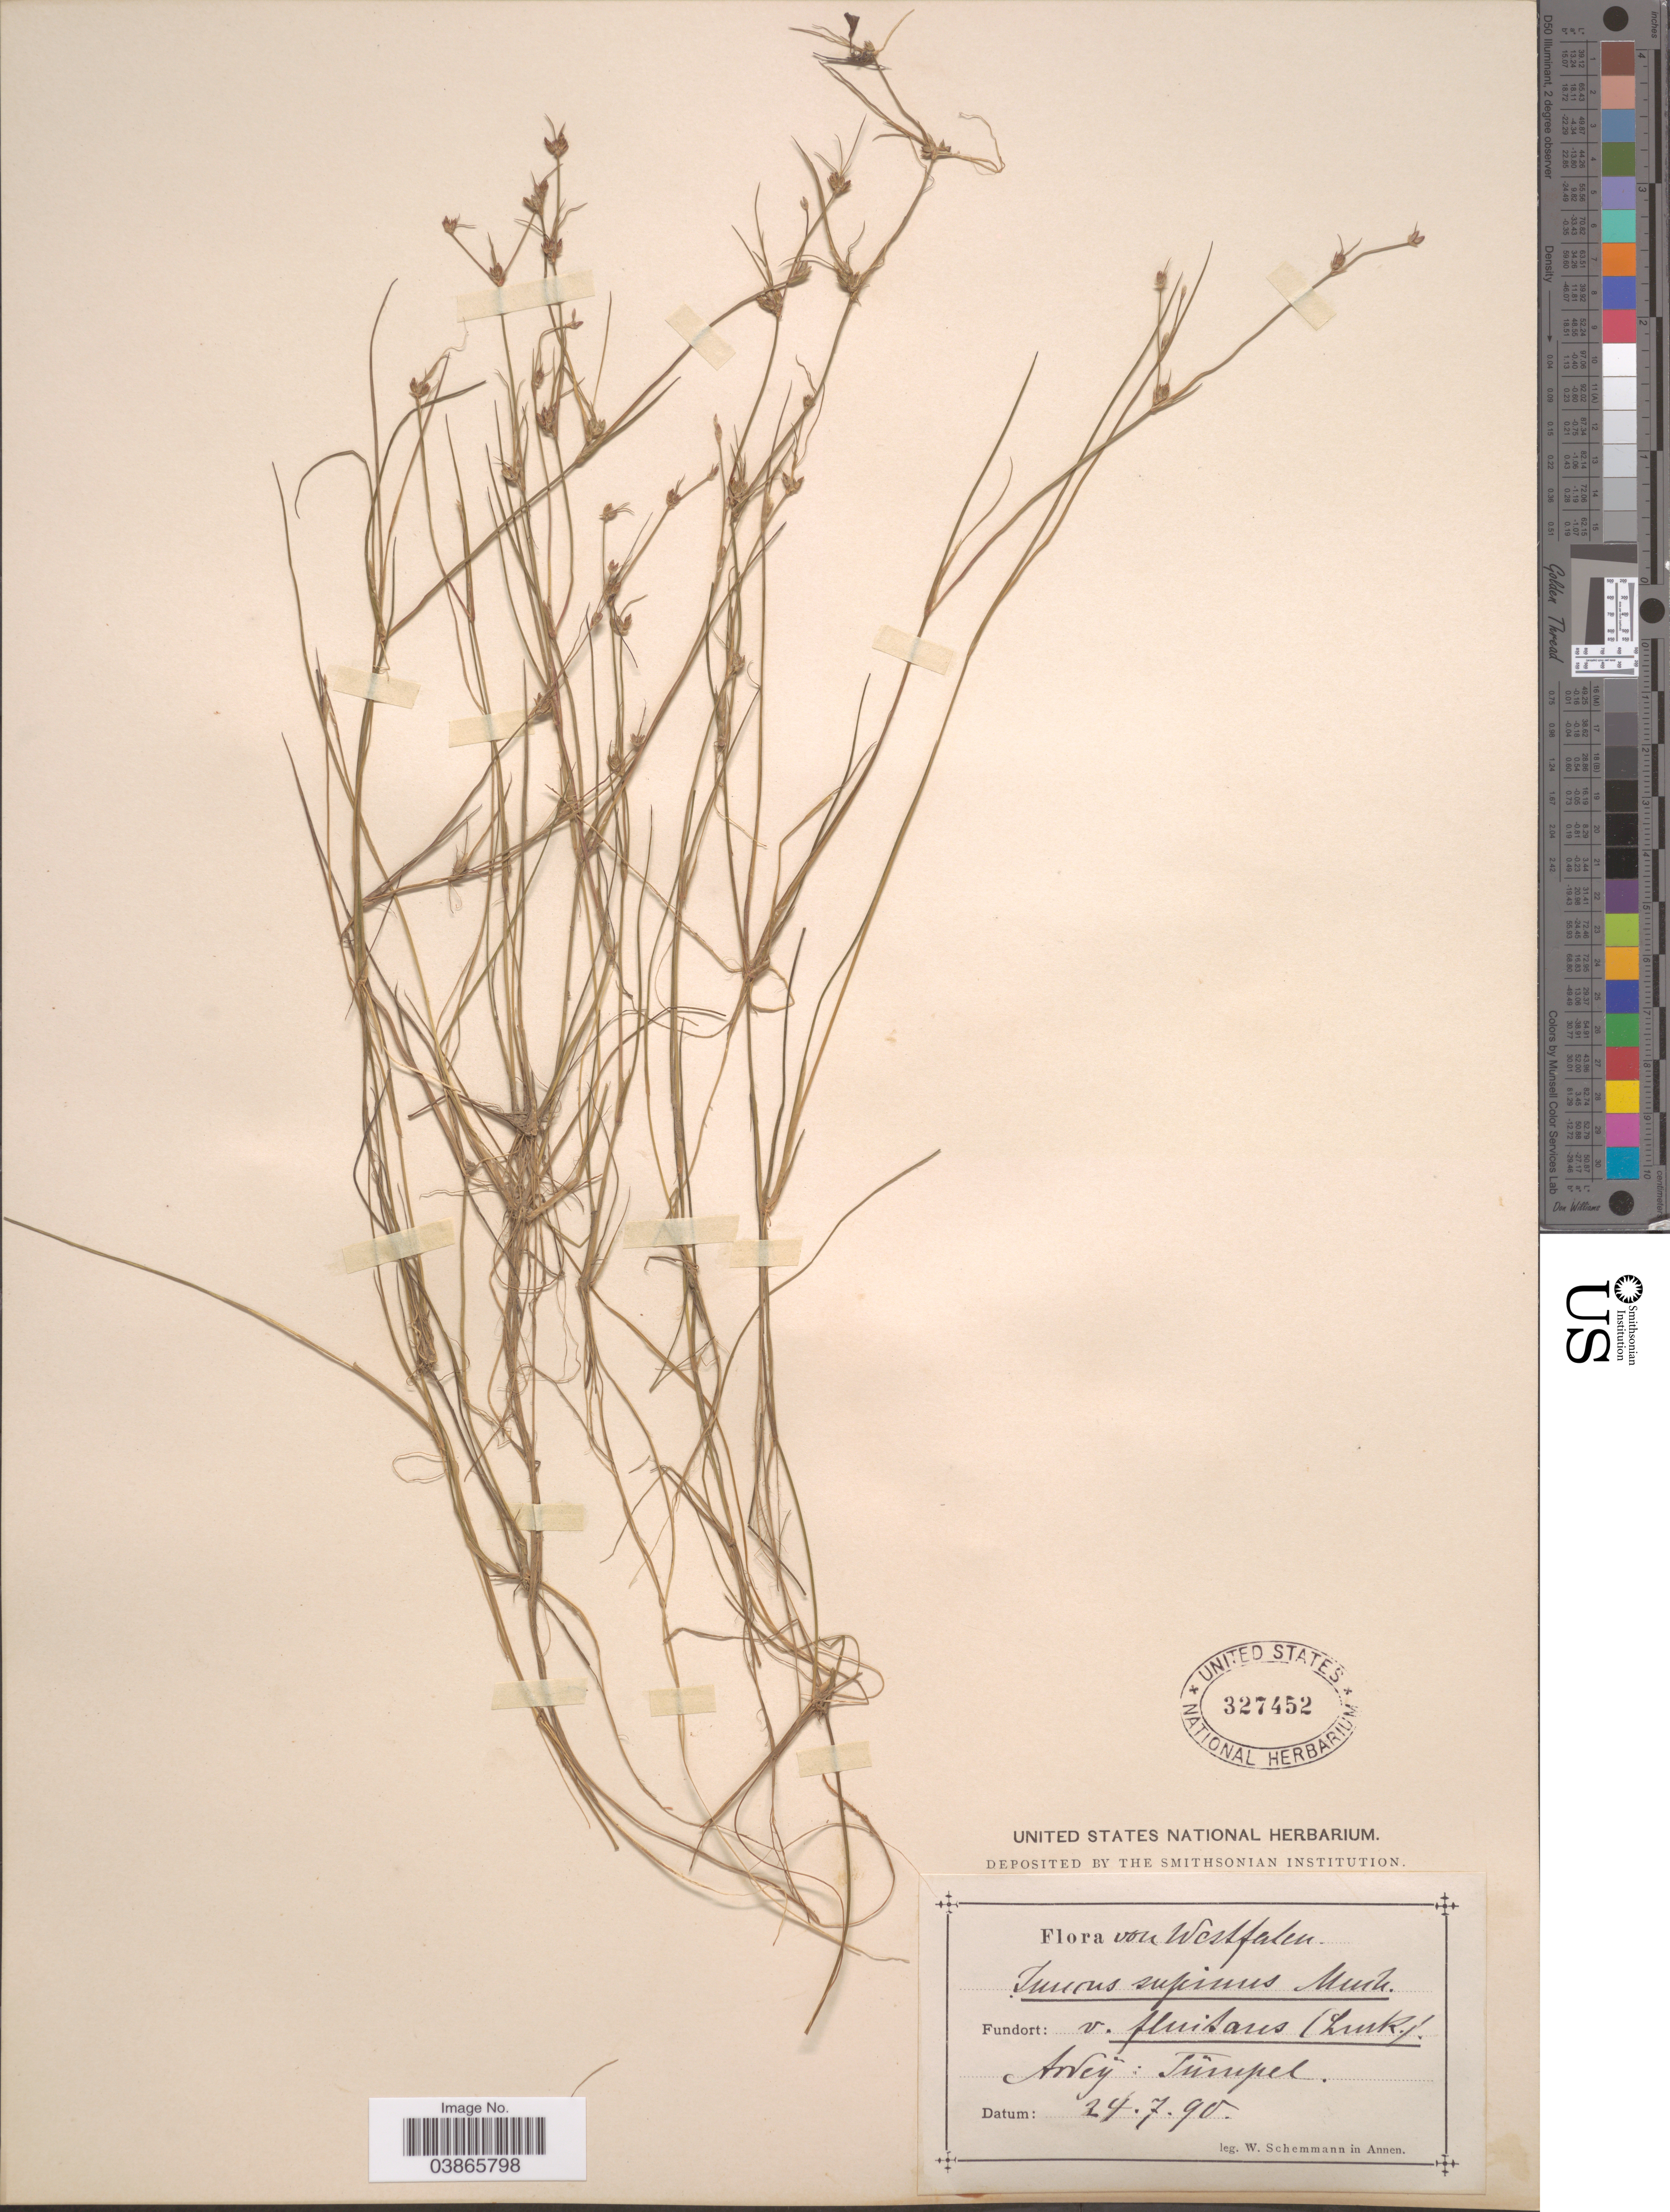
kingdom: Plantae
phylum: Tracheophyta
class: Liliopsida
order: Poales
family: Juncaceae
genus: Juncus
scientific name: Juncus supinus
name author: Moench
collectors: W. Schemmann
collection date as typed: Transcribed d/m/y: 24/7/90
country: Germany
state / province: Nordrhein-Westfalen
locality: Westfalen. Ardey: Tümpel.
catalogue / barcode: US 327452